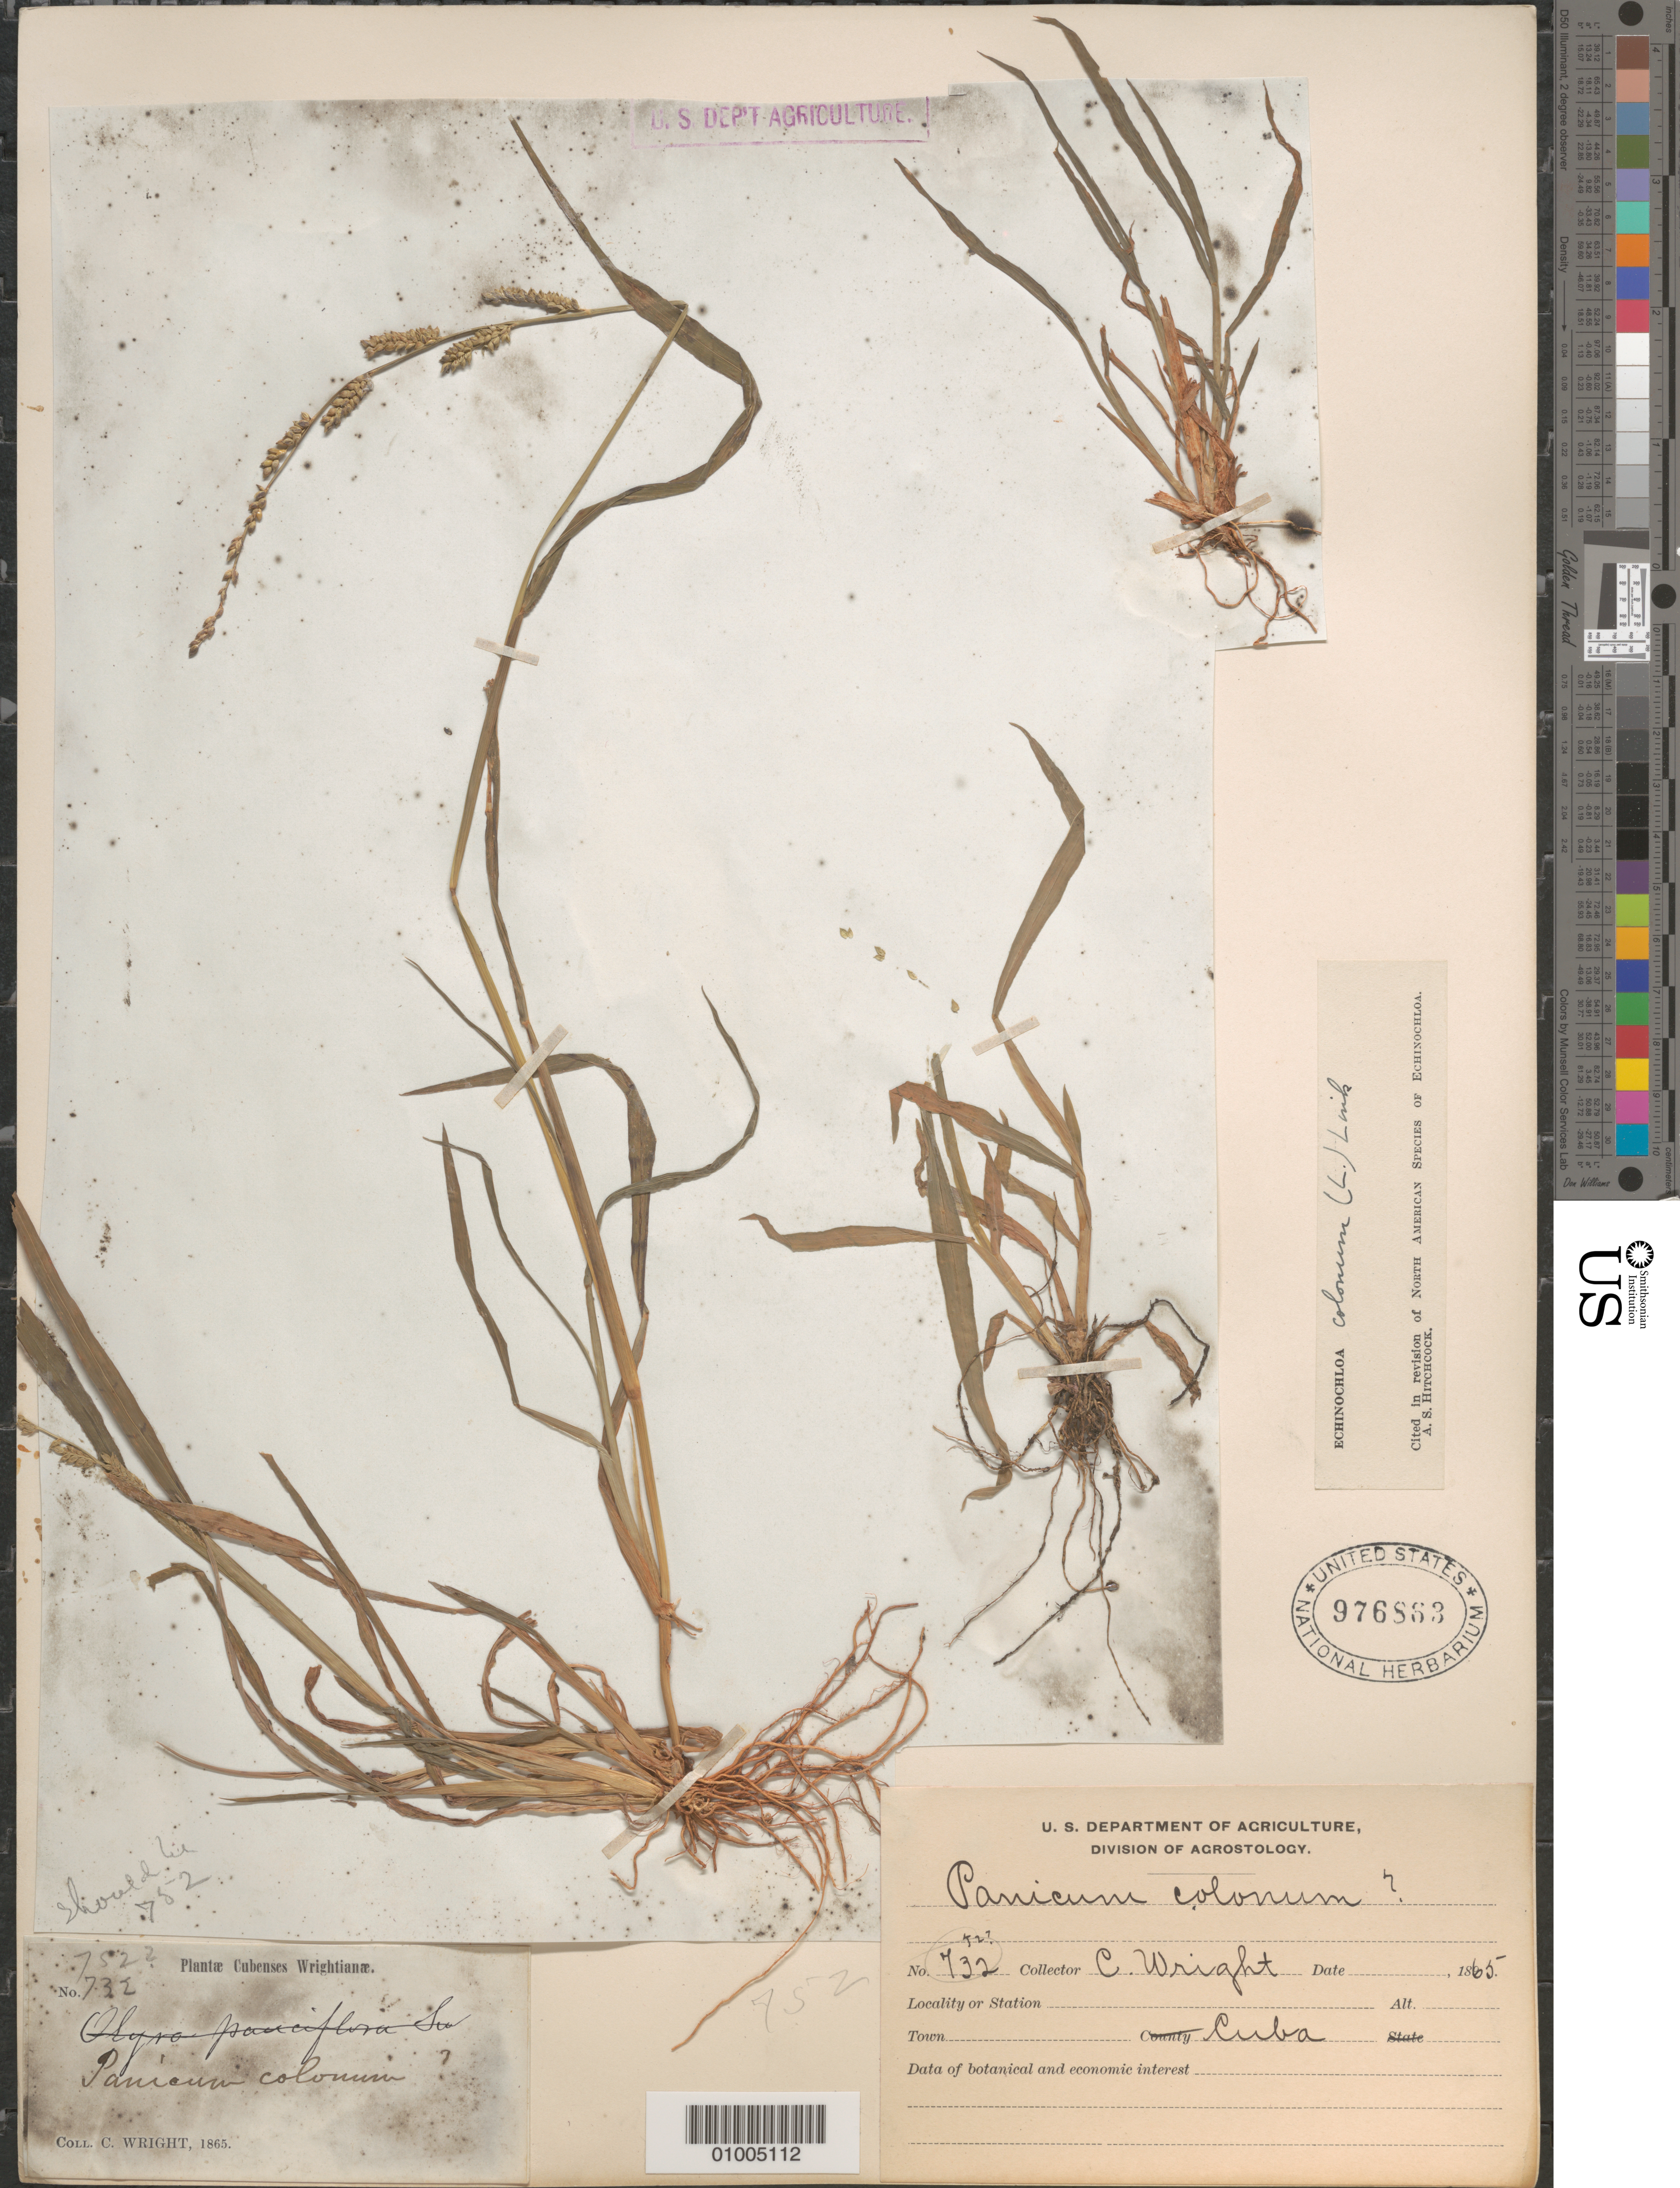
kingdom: Plantae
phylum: Tracheophyta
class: Liliopsida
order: Poales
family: Poaceae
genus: Echinochloa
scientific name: Echinochloa colona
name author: (L.) Link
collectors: C. Wright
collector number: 732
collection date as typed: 1865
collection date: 1865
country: Cuba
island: Cuba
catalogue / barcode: US 976863